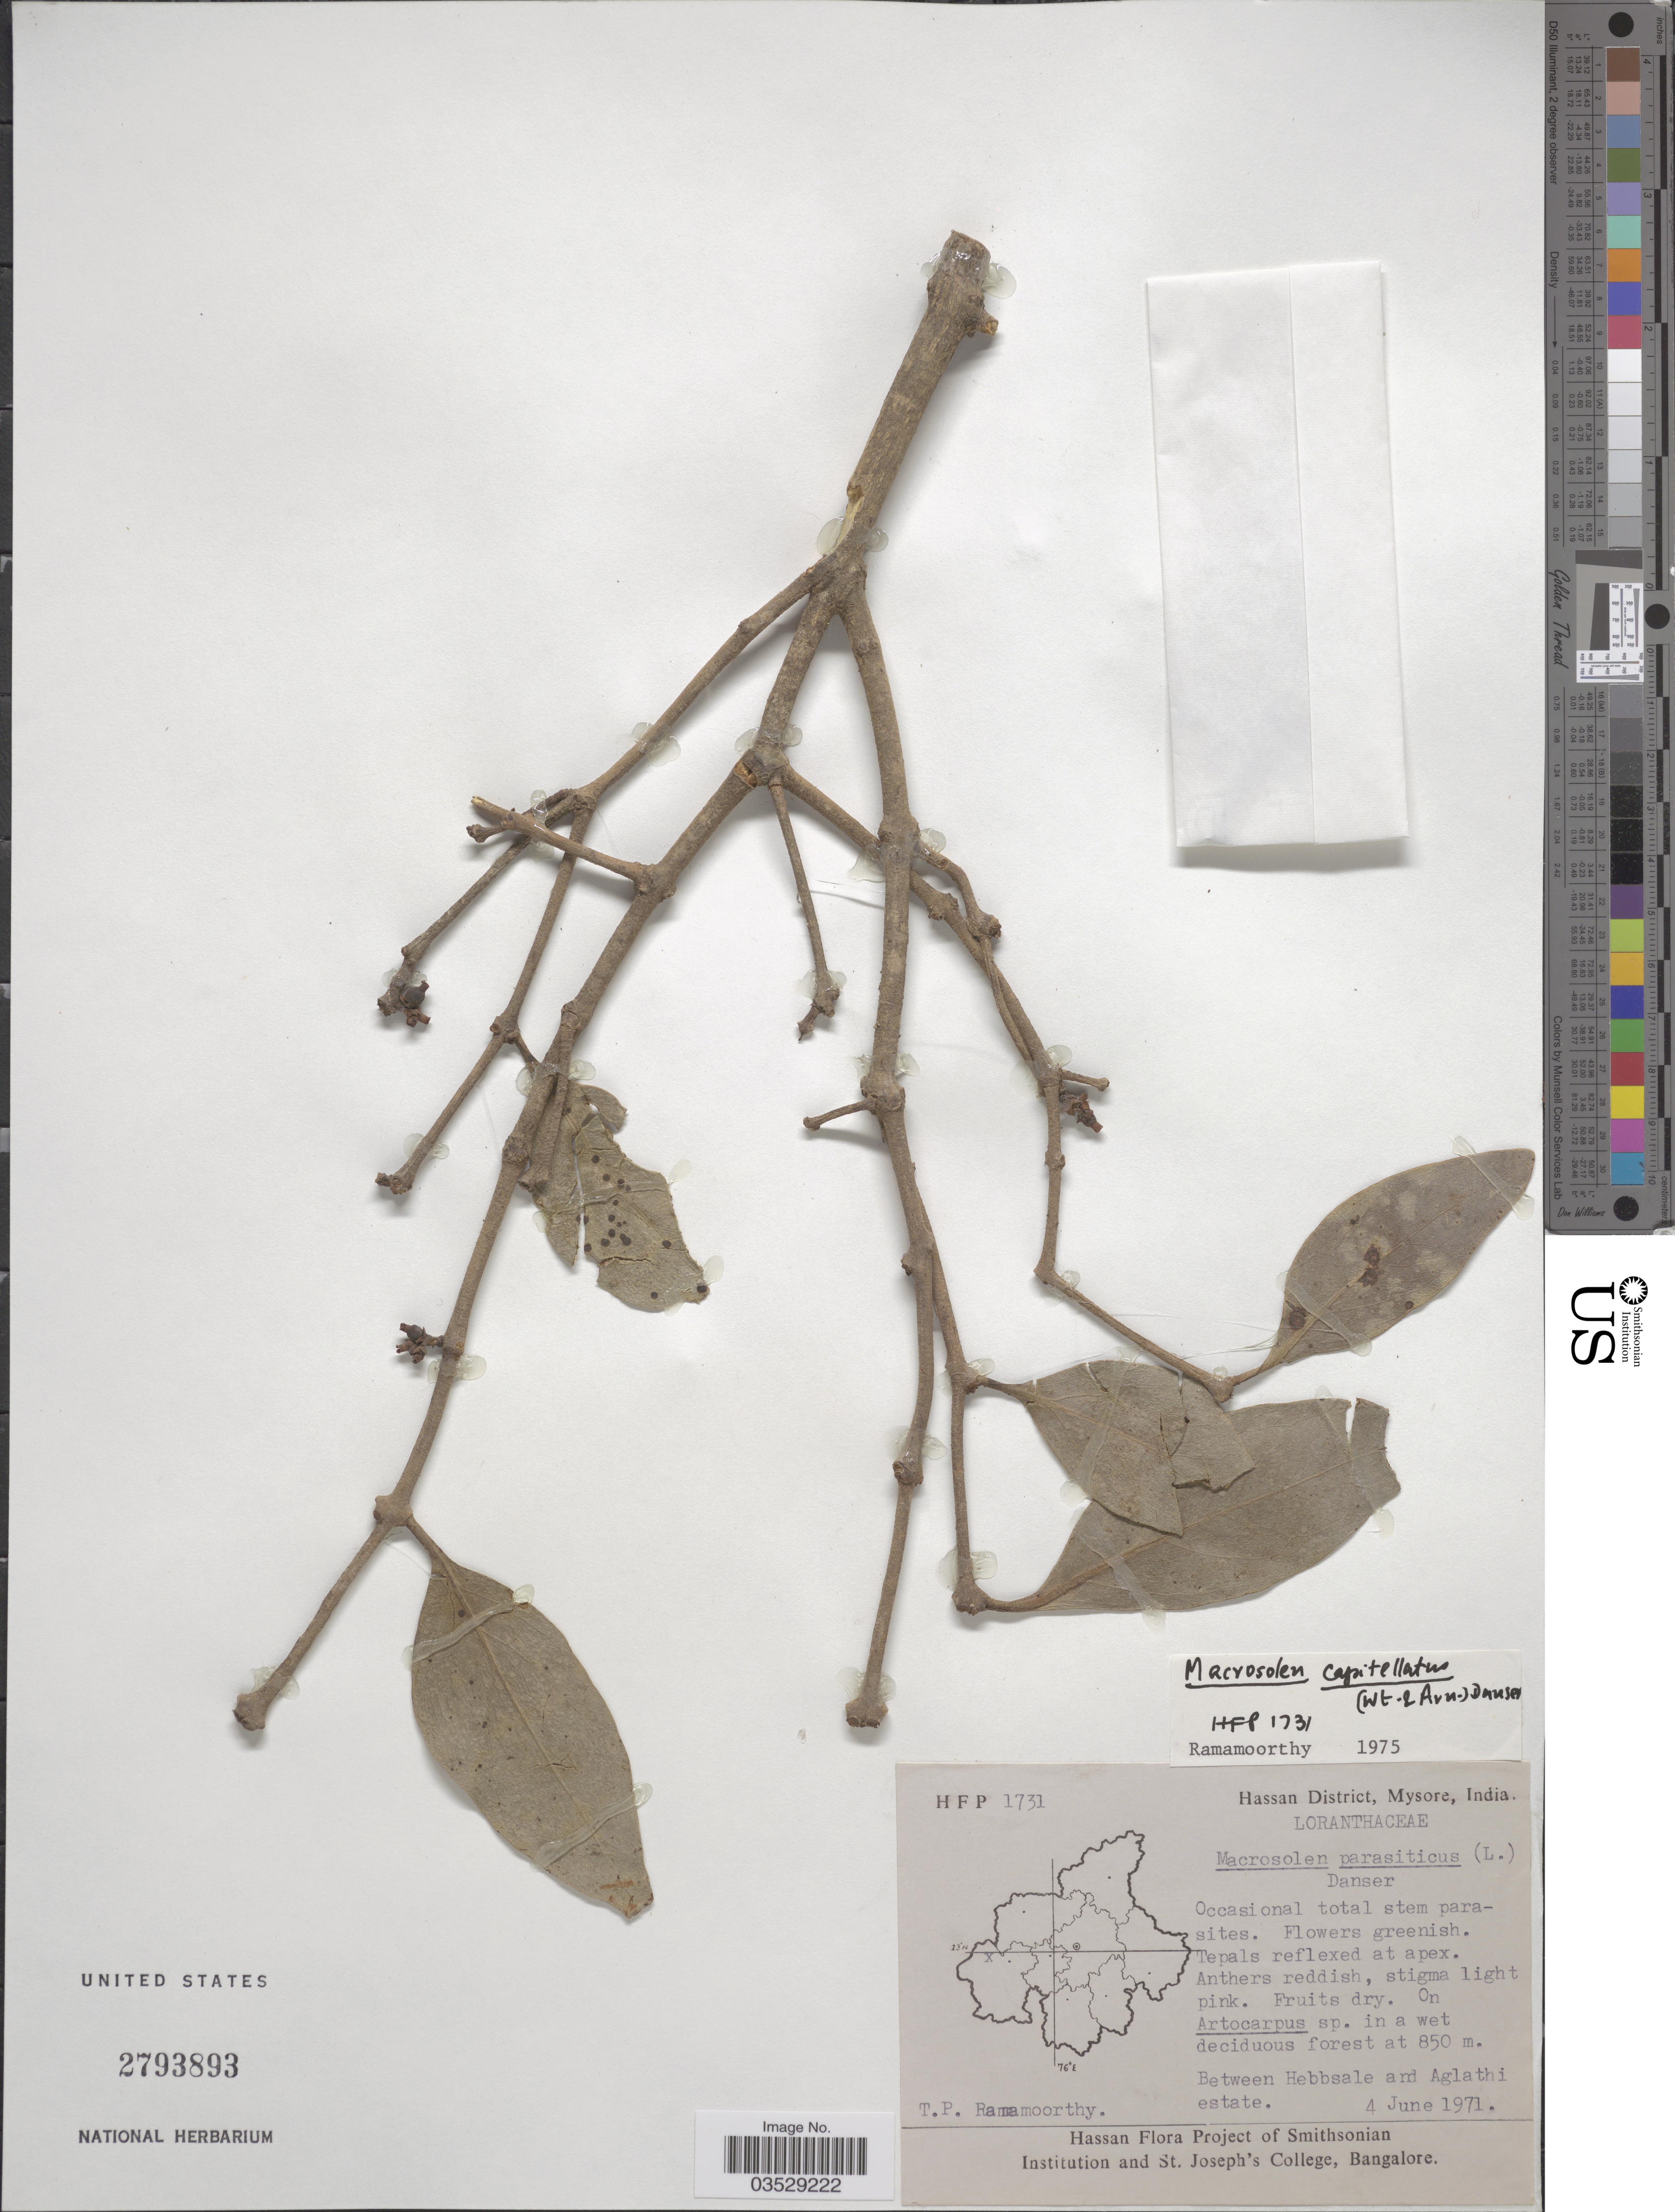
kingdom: Plantae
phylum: Tracheophyta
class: Magnoliopsida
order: Santalales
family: Loranthaceae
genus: Macrosolen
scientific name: Macrosolen capitellatus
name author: (Wight & Arn.) Danser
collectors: T. P. Ramamoorthy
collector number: HFP 1731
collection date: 1971-06-04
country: India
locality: Hassan District, Mysore. Between Hebbsale and Aglathi estate.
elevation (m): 850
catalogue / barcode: US 2793893